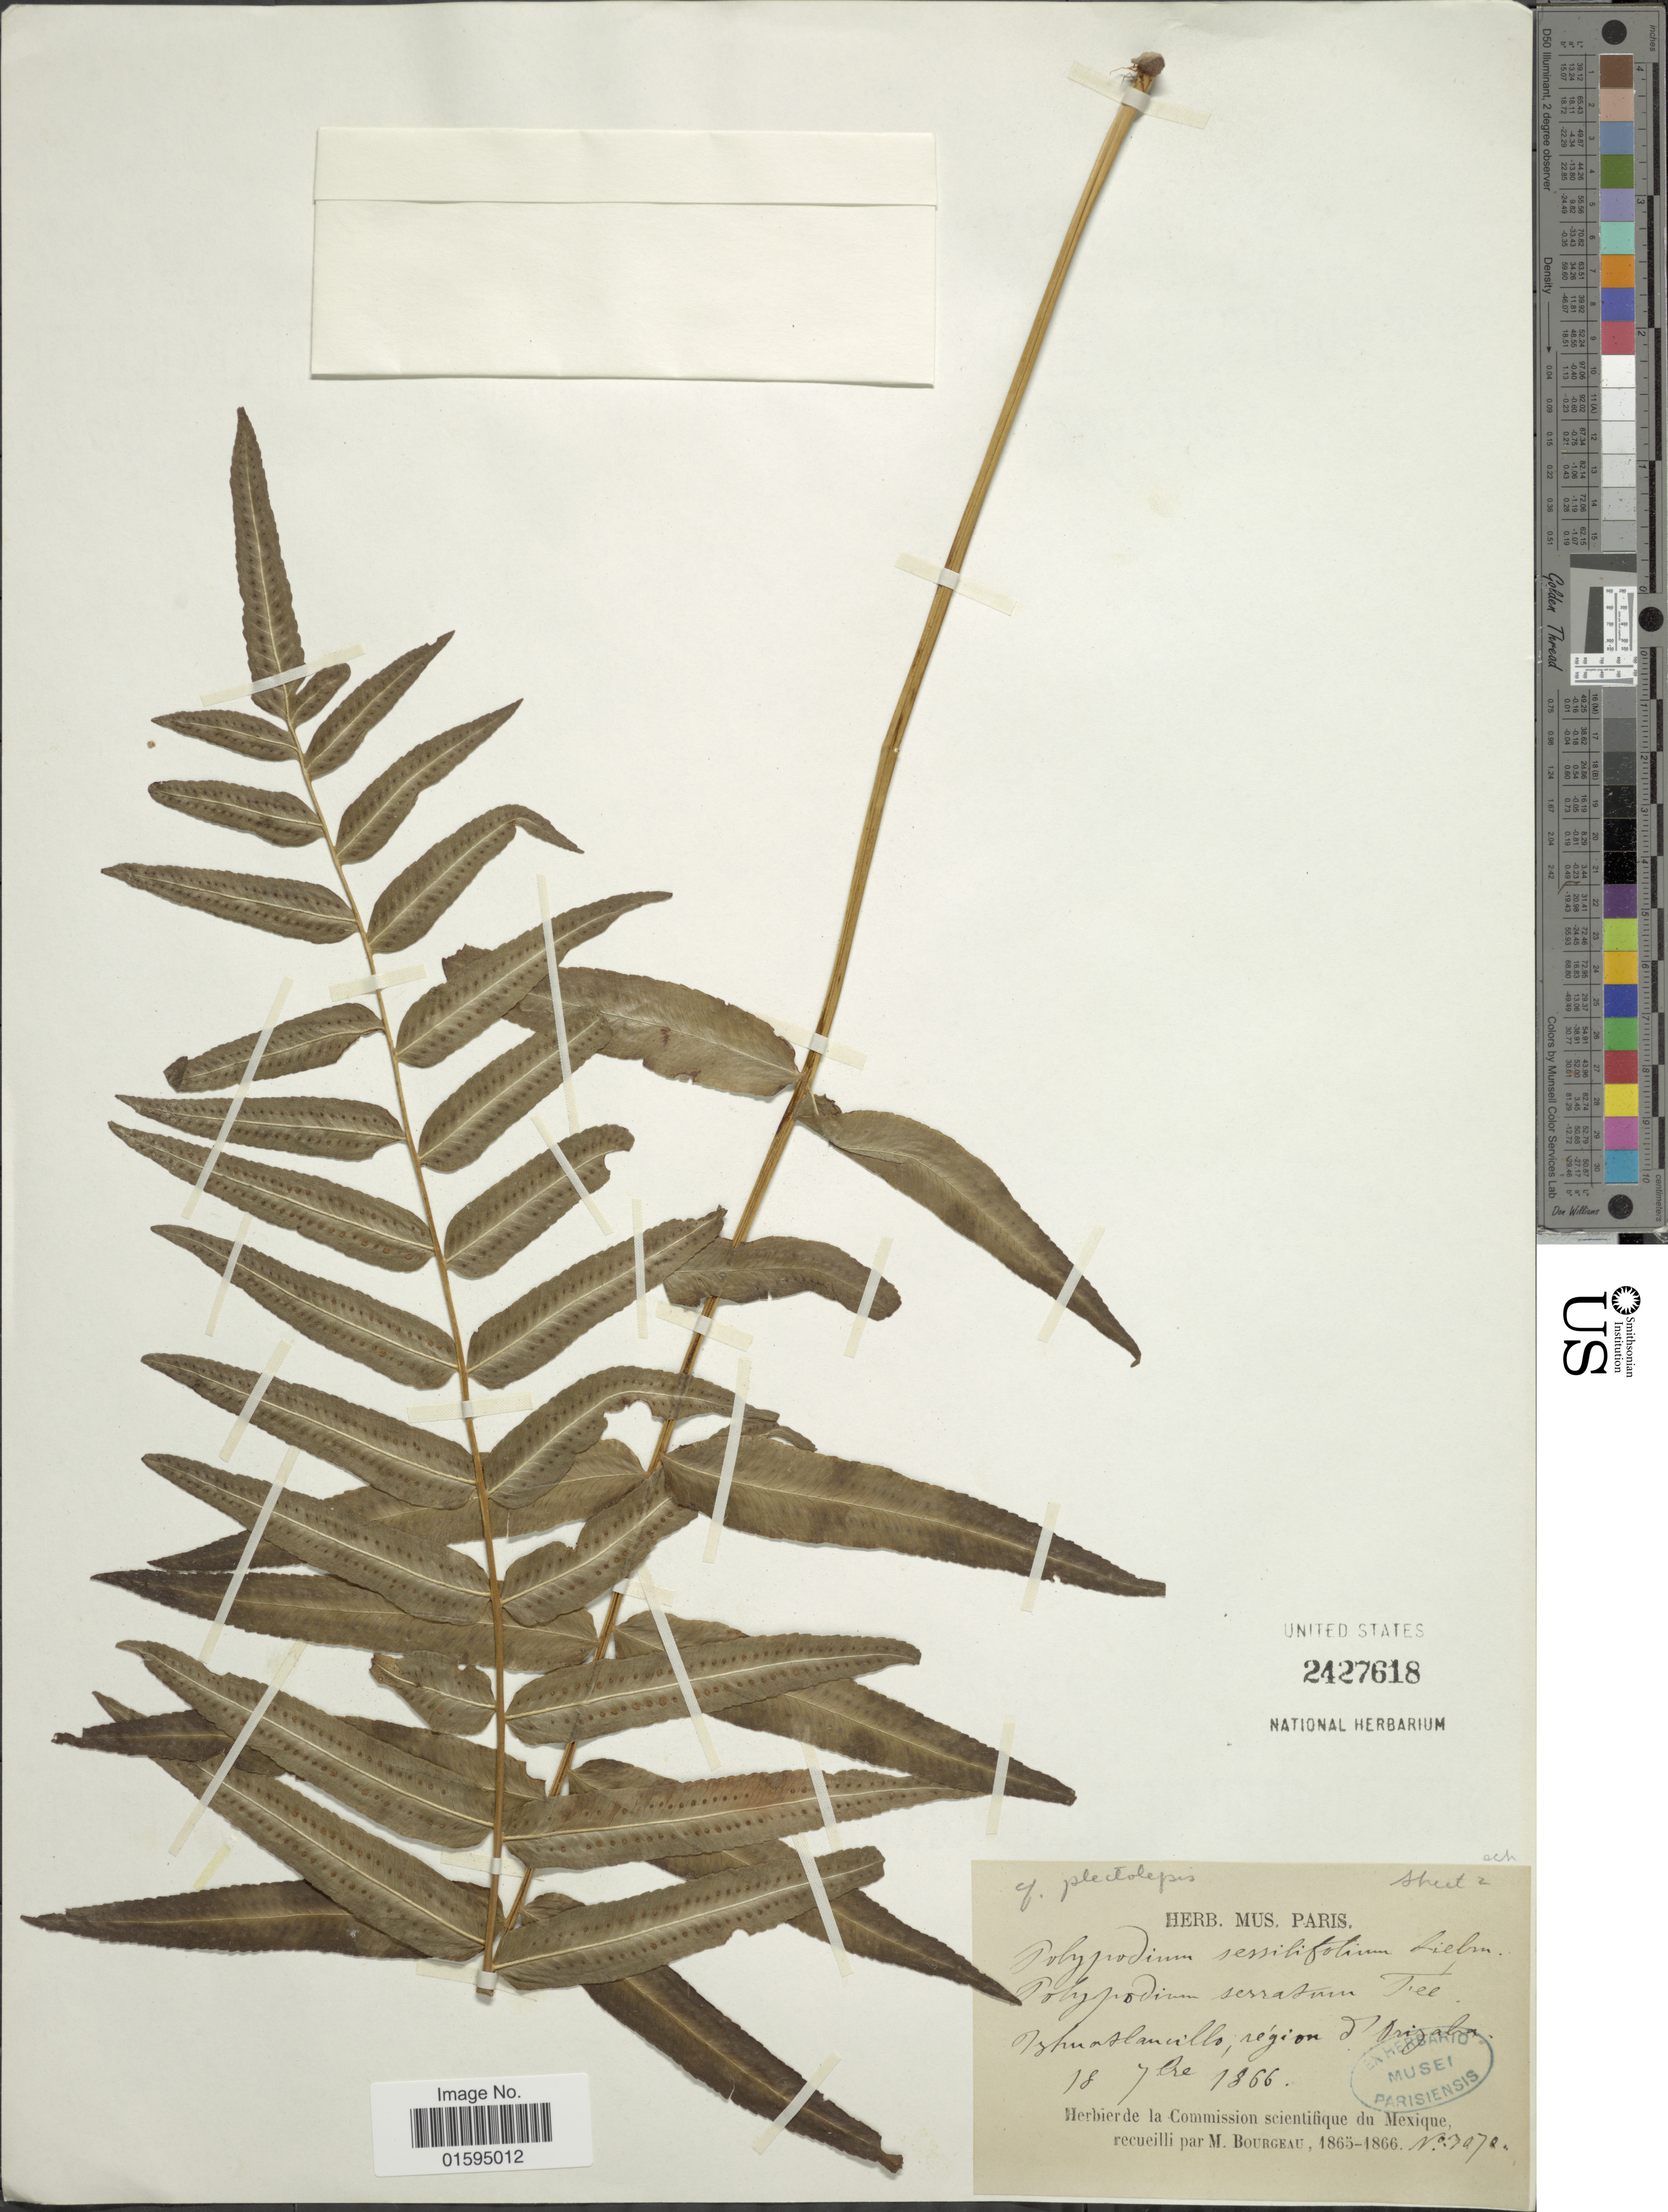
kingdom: Plantae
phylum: Tracheophyta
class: Polypodiopsida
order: Polypodiales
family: Polypodiaceae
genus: Polypodium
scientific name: Polypodium echinolepis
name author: Fée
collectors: M. Bourgeau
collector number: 7070*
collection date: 1866-09-18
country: Mexico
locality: Ashuaslancillo, region de Orizaba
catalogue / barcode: US 2427618